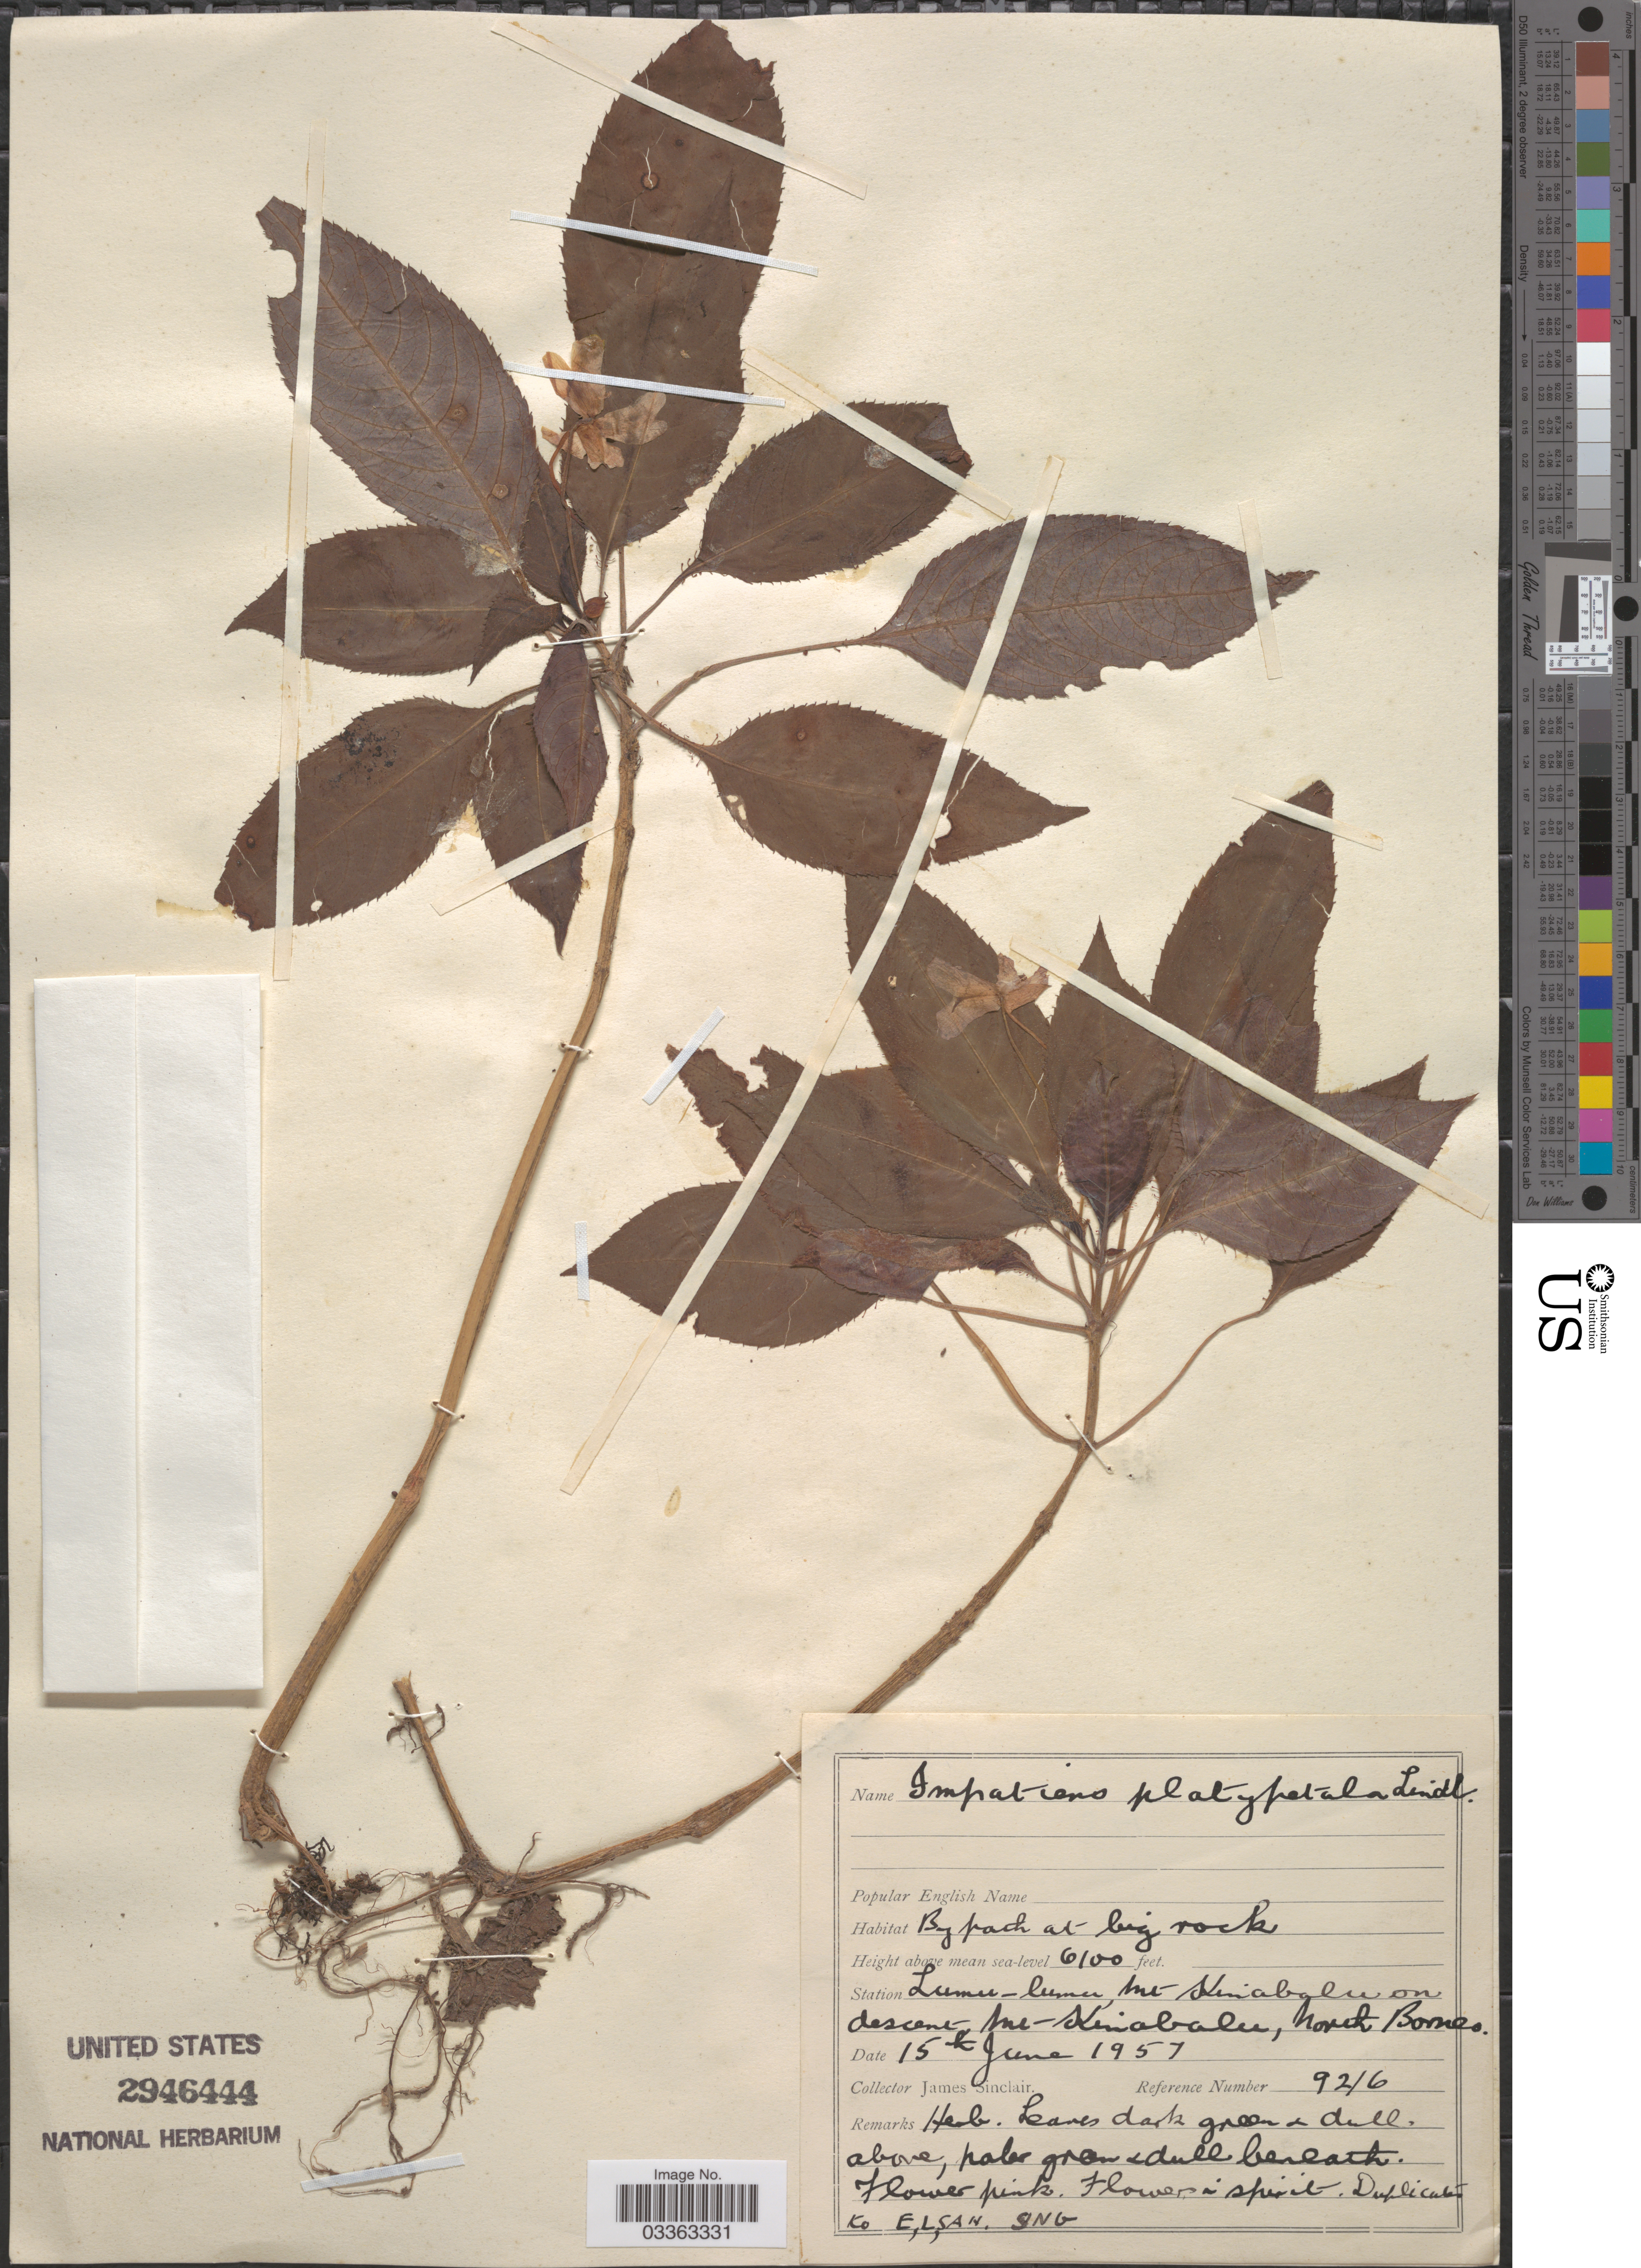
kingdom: Plantae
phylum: Tracheophyta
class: Magnoliopsida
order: Ericales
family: Balsaminaceae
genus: Impatiens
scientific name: Impatiens platypetala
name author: Lindl.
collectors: J. Sinclair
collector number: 9216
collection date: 1957-06-15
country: Malaysia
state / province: Sabah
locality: Station Lumu-lumu, Mt. Kinabalu on descent Mt Kinabalu, North Borneo.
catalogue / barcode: US 2946444